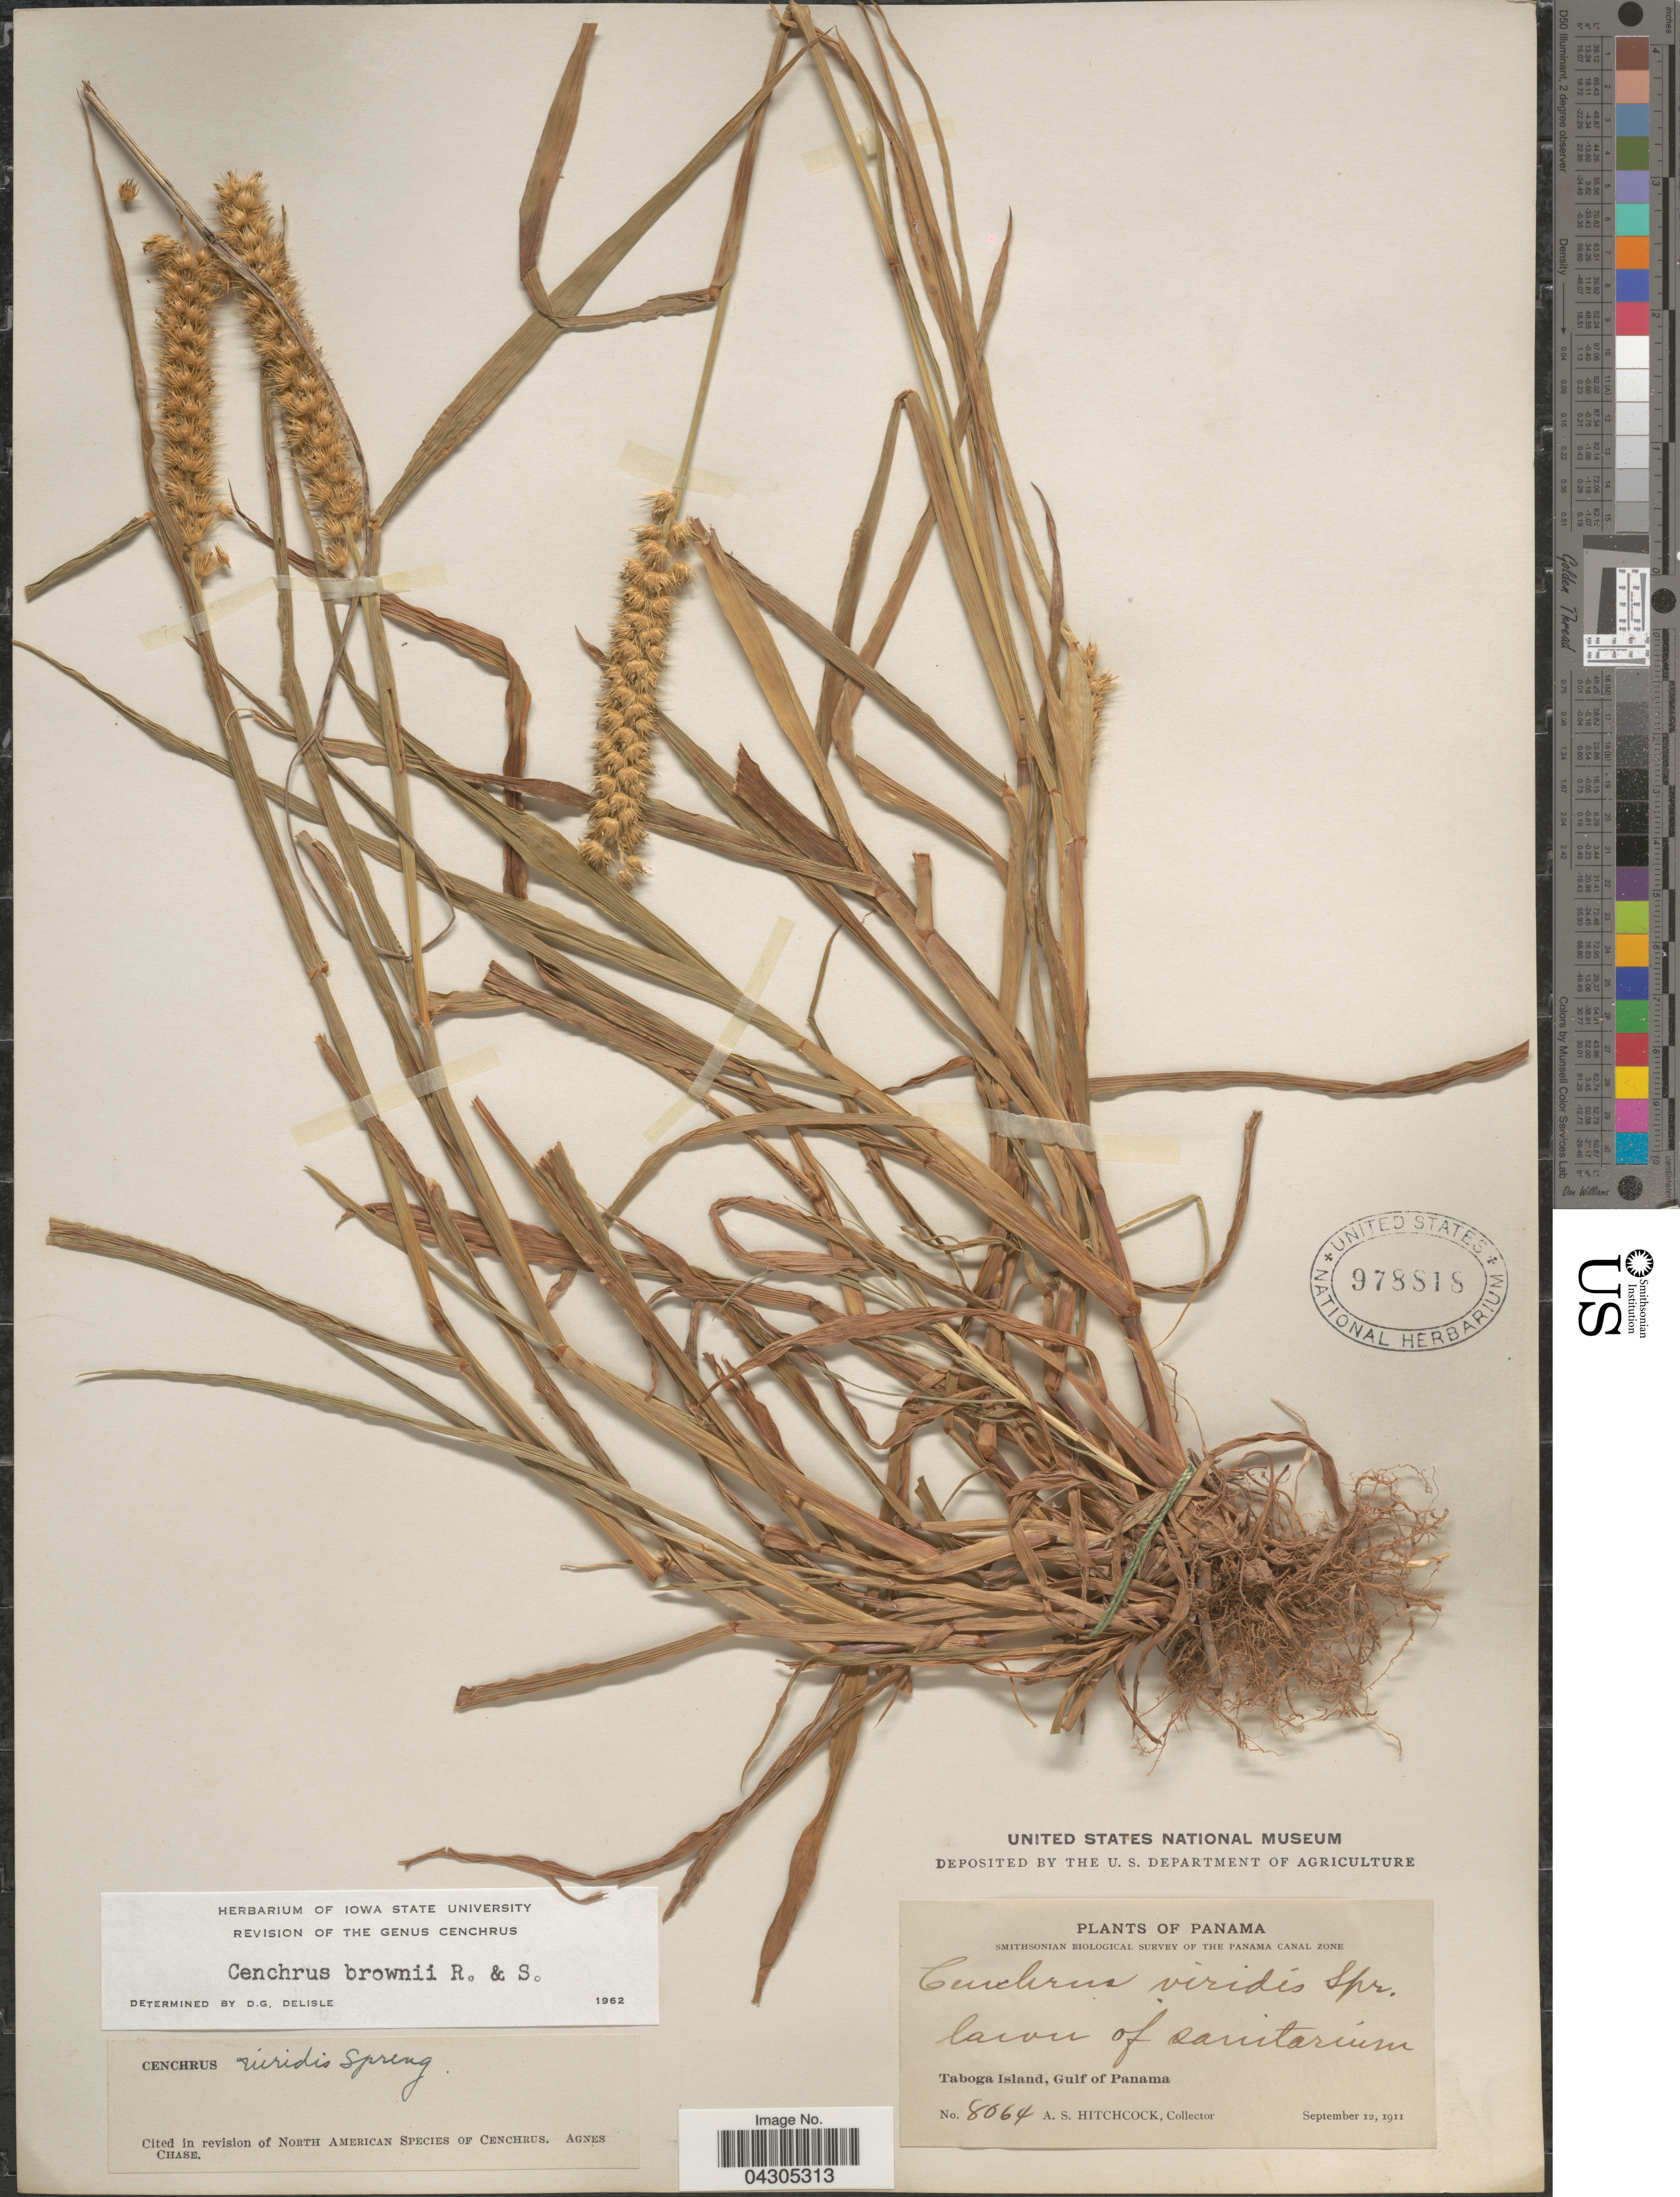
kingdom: Plantae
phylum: Tracheophyta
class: Liliopsida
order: Poales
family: Poaceae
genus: Cenchrus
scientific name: Cenchrus brownii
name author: Roem. & Schult.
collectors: A. S. Hitchcock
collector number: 8064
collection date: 1911-09-12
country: Panama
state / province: Panamá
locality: Smithsonian Biological Survey of the Panama Canal Zone. Taboga Island, Gulf of Panama.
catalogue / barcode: US 978818